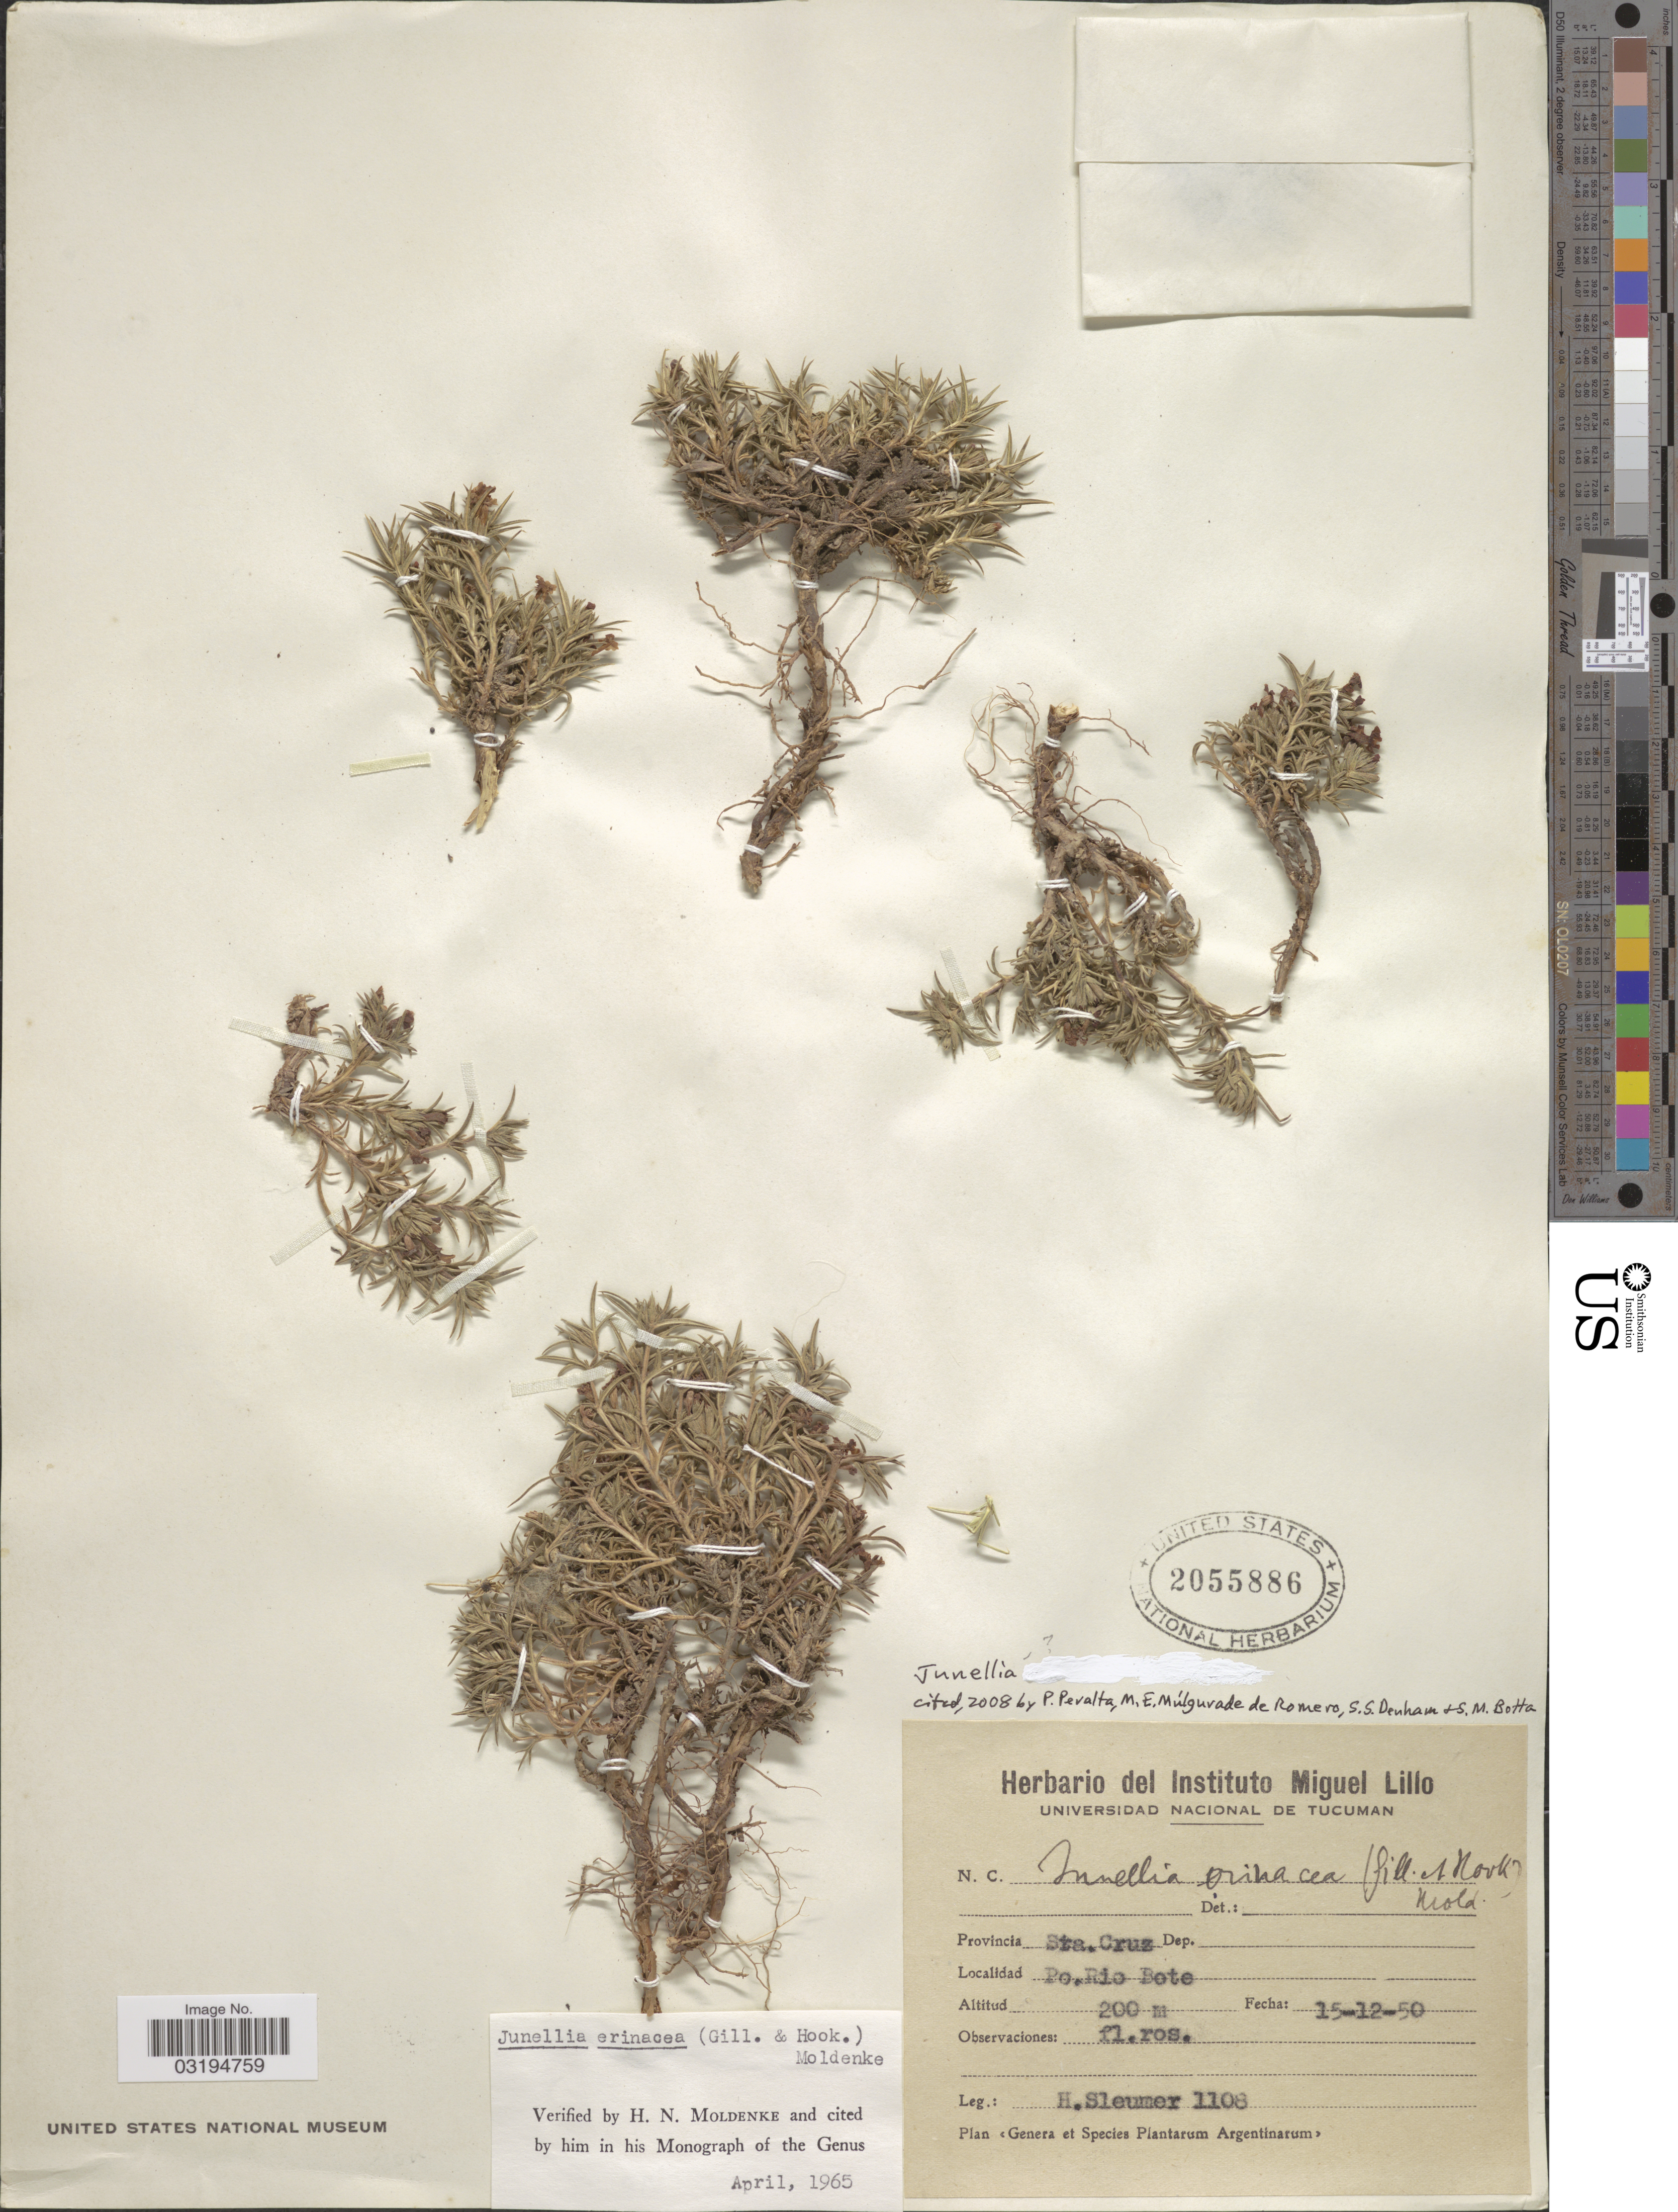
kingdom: Plantae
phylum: Tracheophyta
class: Magnoliopsida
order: Lamiales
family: Verbenaceae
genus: Junellia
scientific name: Junellia erinacea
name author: (Gillies & Hook.) Moldenke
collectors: H. O. Sleumer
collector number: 1108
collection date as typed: Transcribed d/m/y: 15/12/50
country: Argentina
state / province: Santa Cruz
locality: Po. Rio Bote.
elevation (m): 200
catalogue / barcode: US 2055886